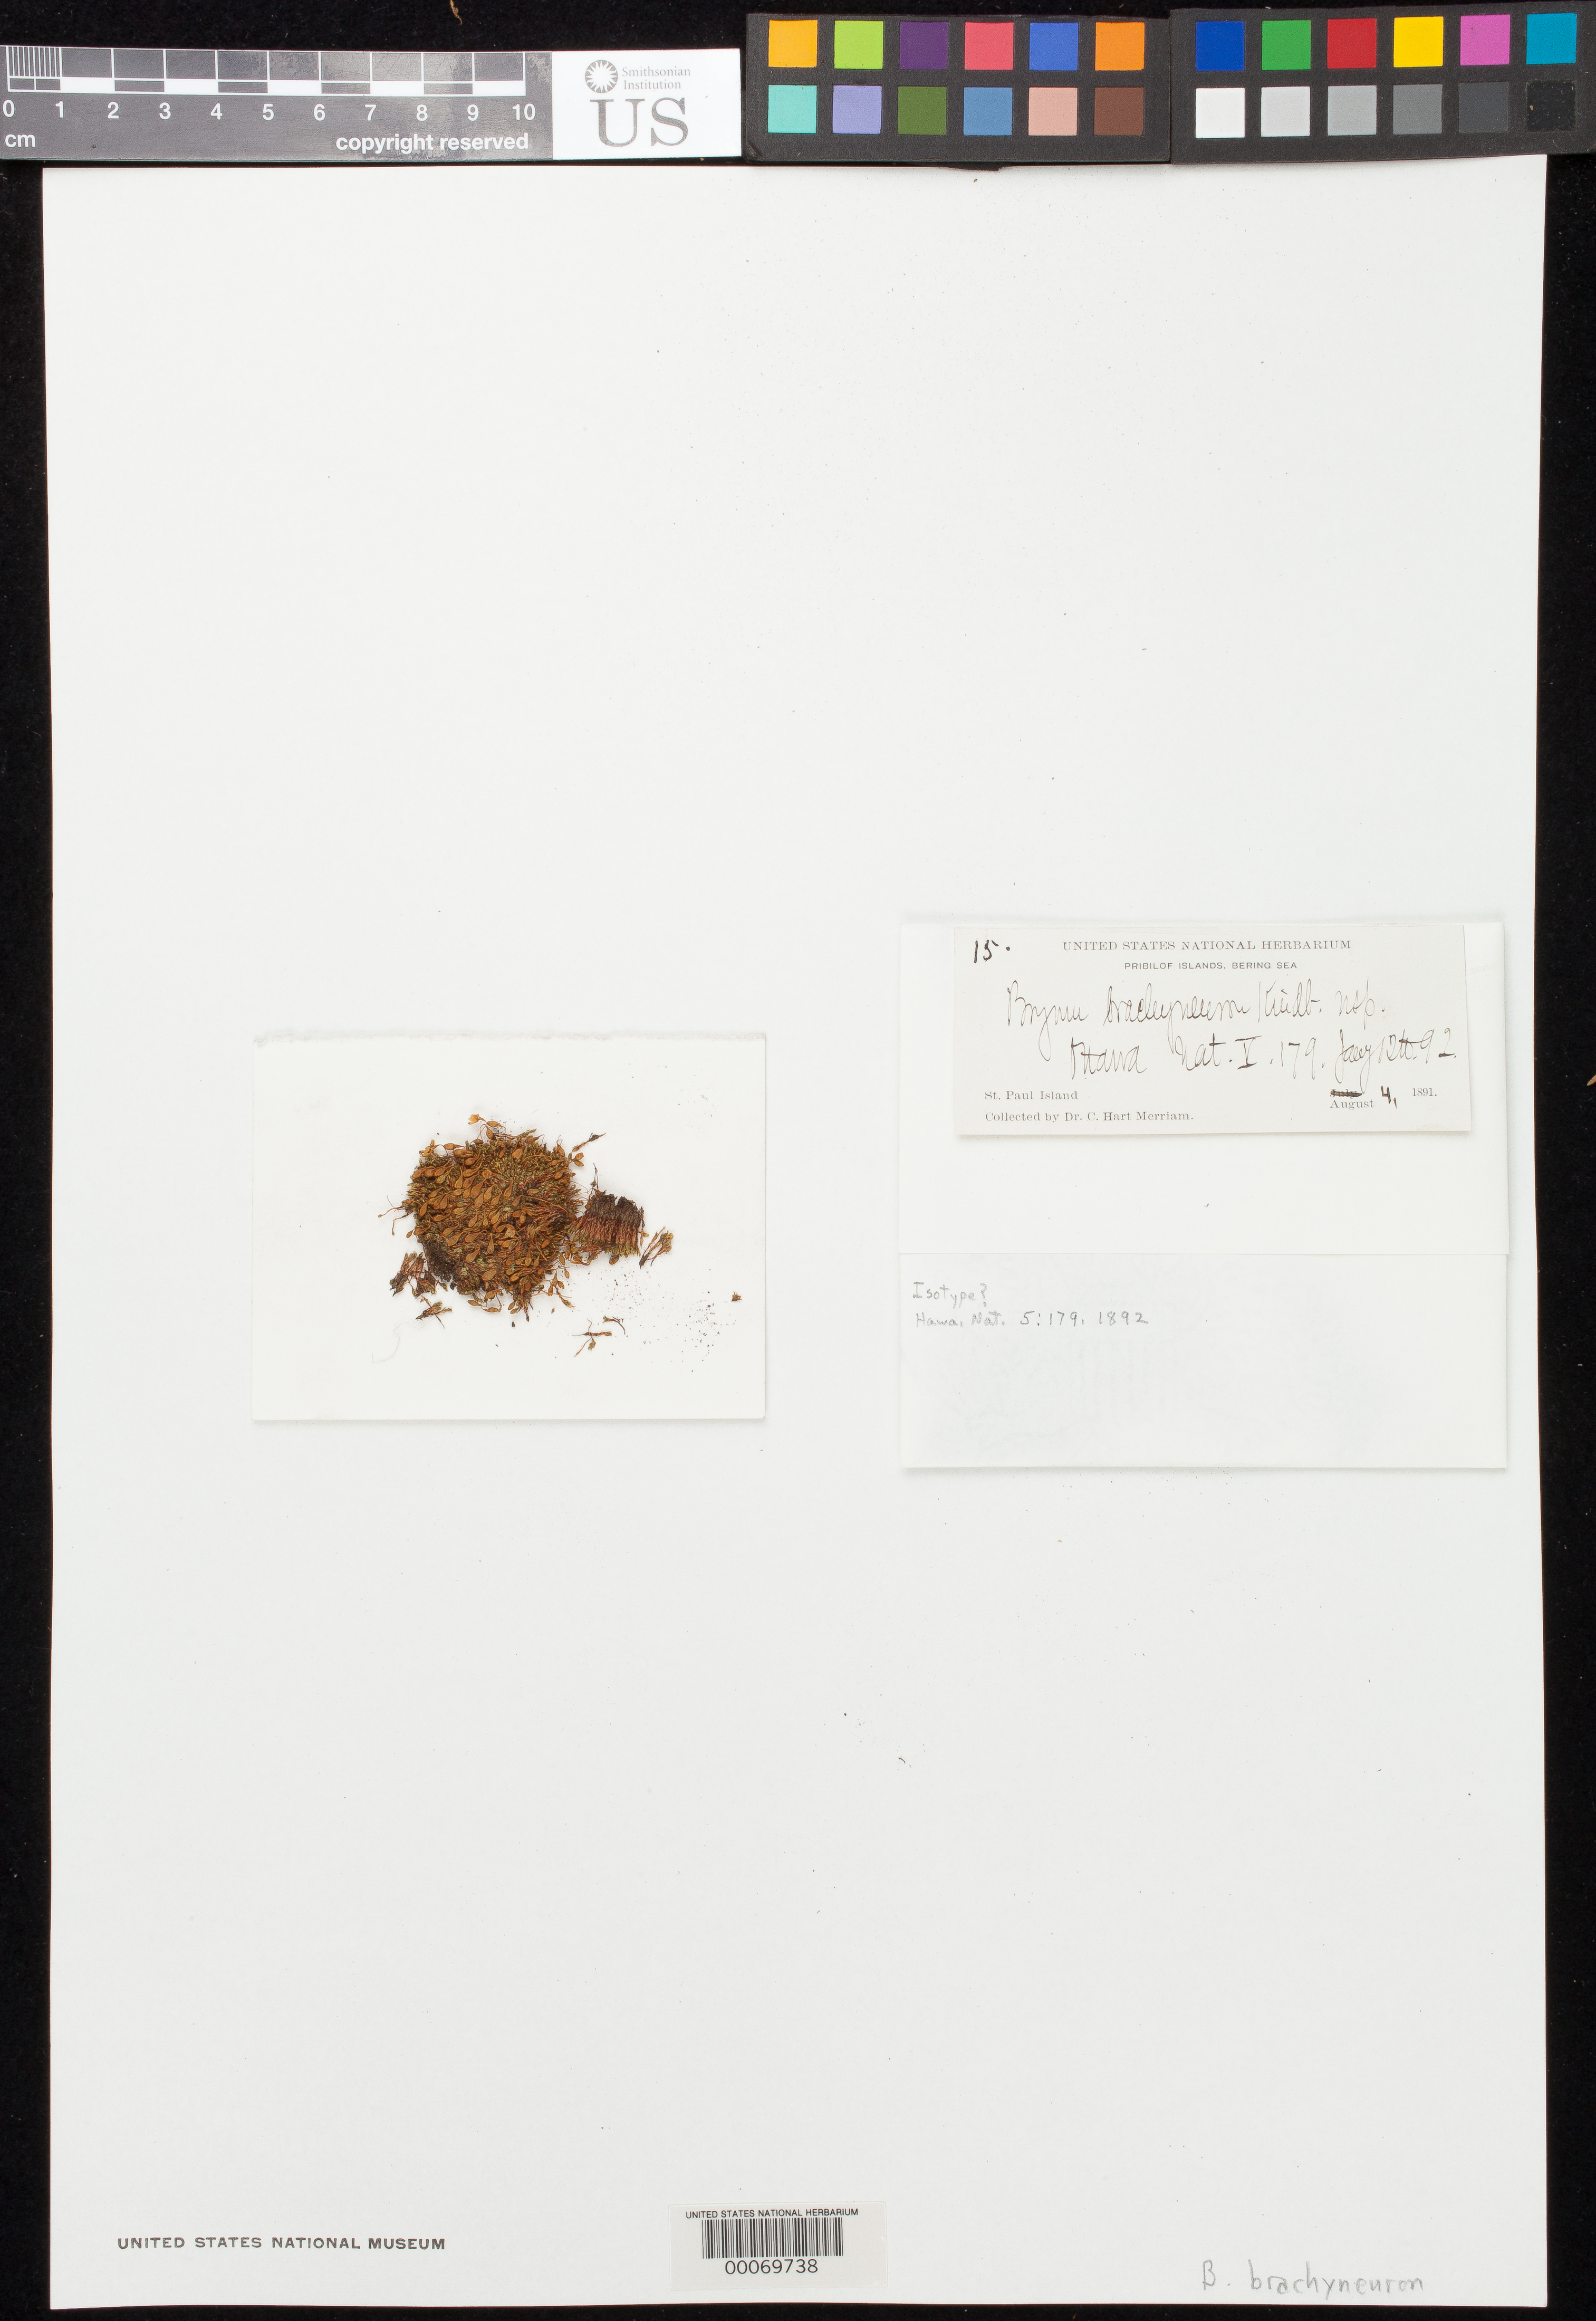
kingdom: Plantae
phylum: Bryophyta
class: Bryopsida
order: Bryales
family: Bryaceae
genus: Bryum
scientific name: Bryum brachyneuron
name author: Kindb.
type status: Possible Isotype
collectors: C. Merriam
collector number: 15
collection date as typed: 04 Aug 1891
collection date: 1891-08-04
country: Canada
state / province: Nova Scotia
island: St. Paul Island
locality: St. Paul Island.